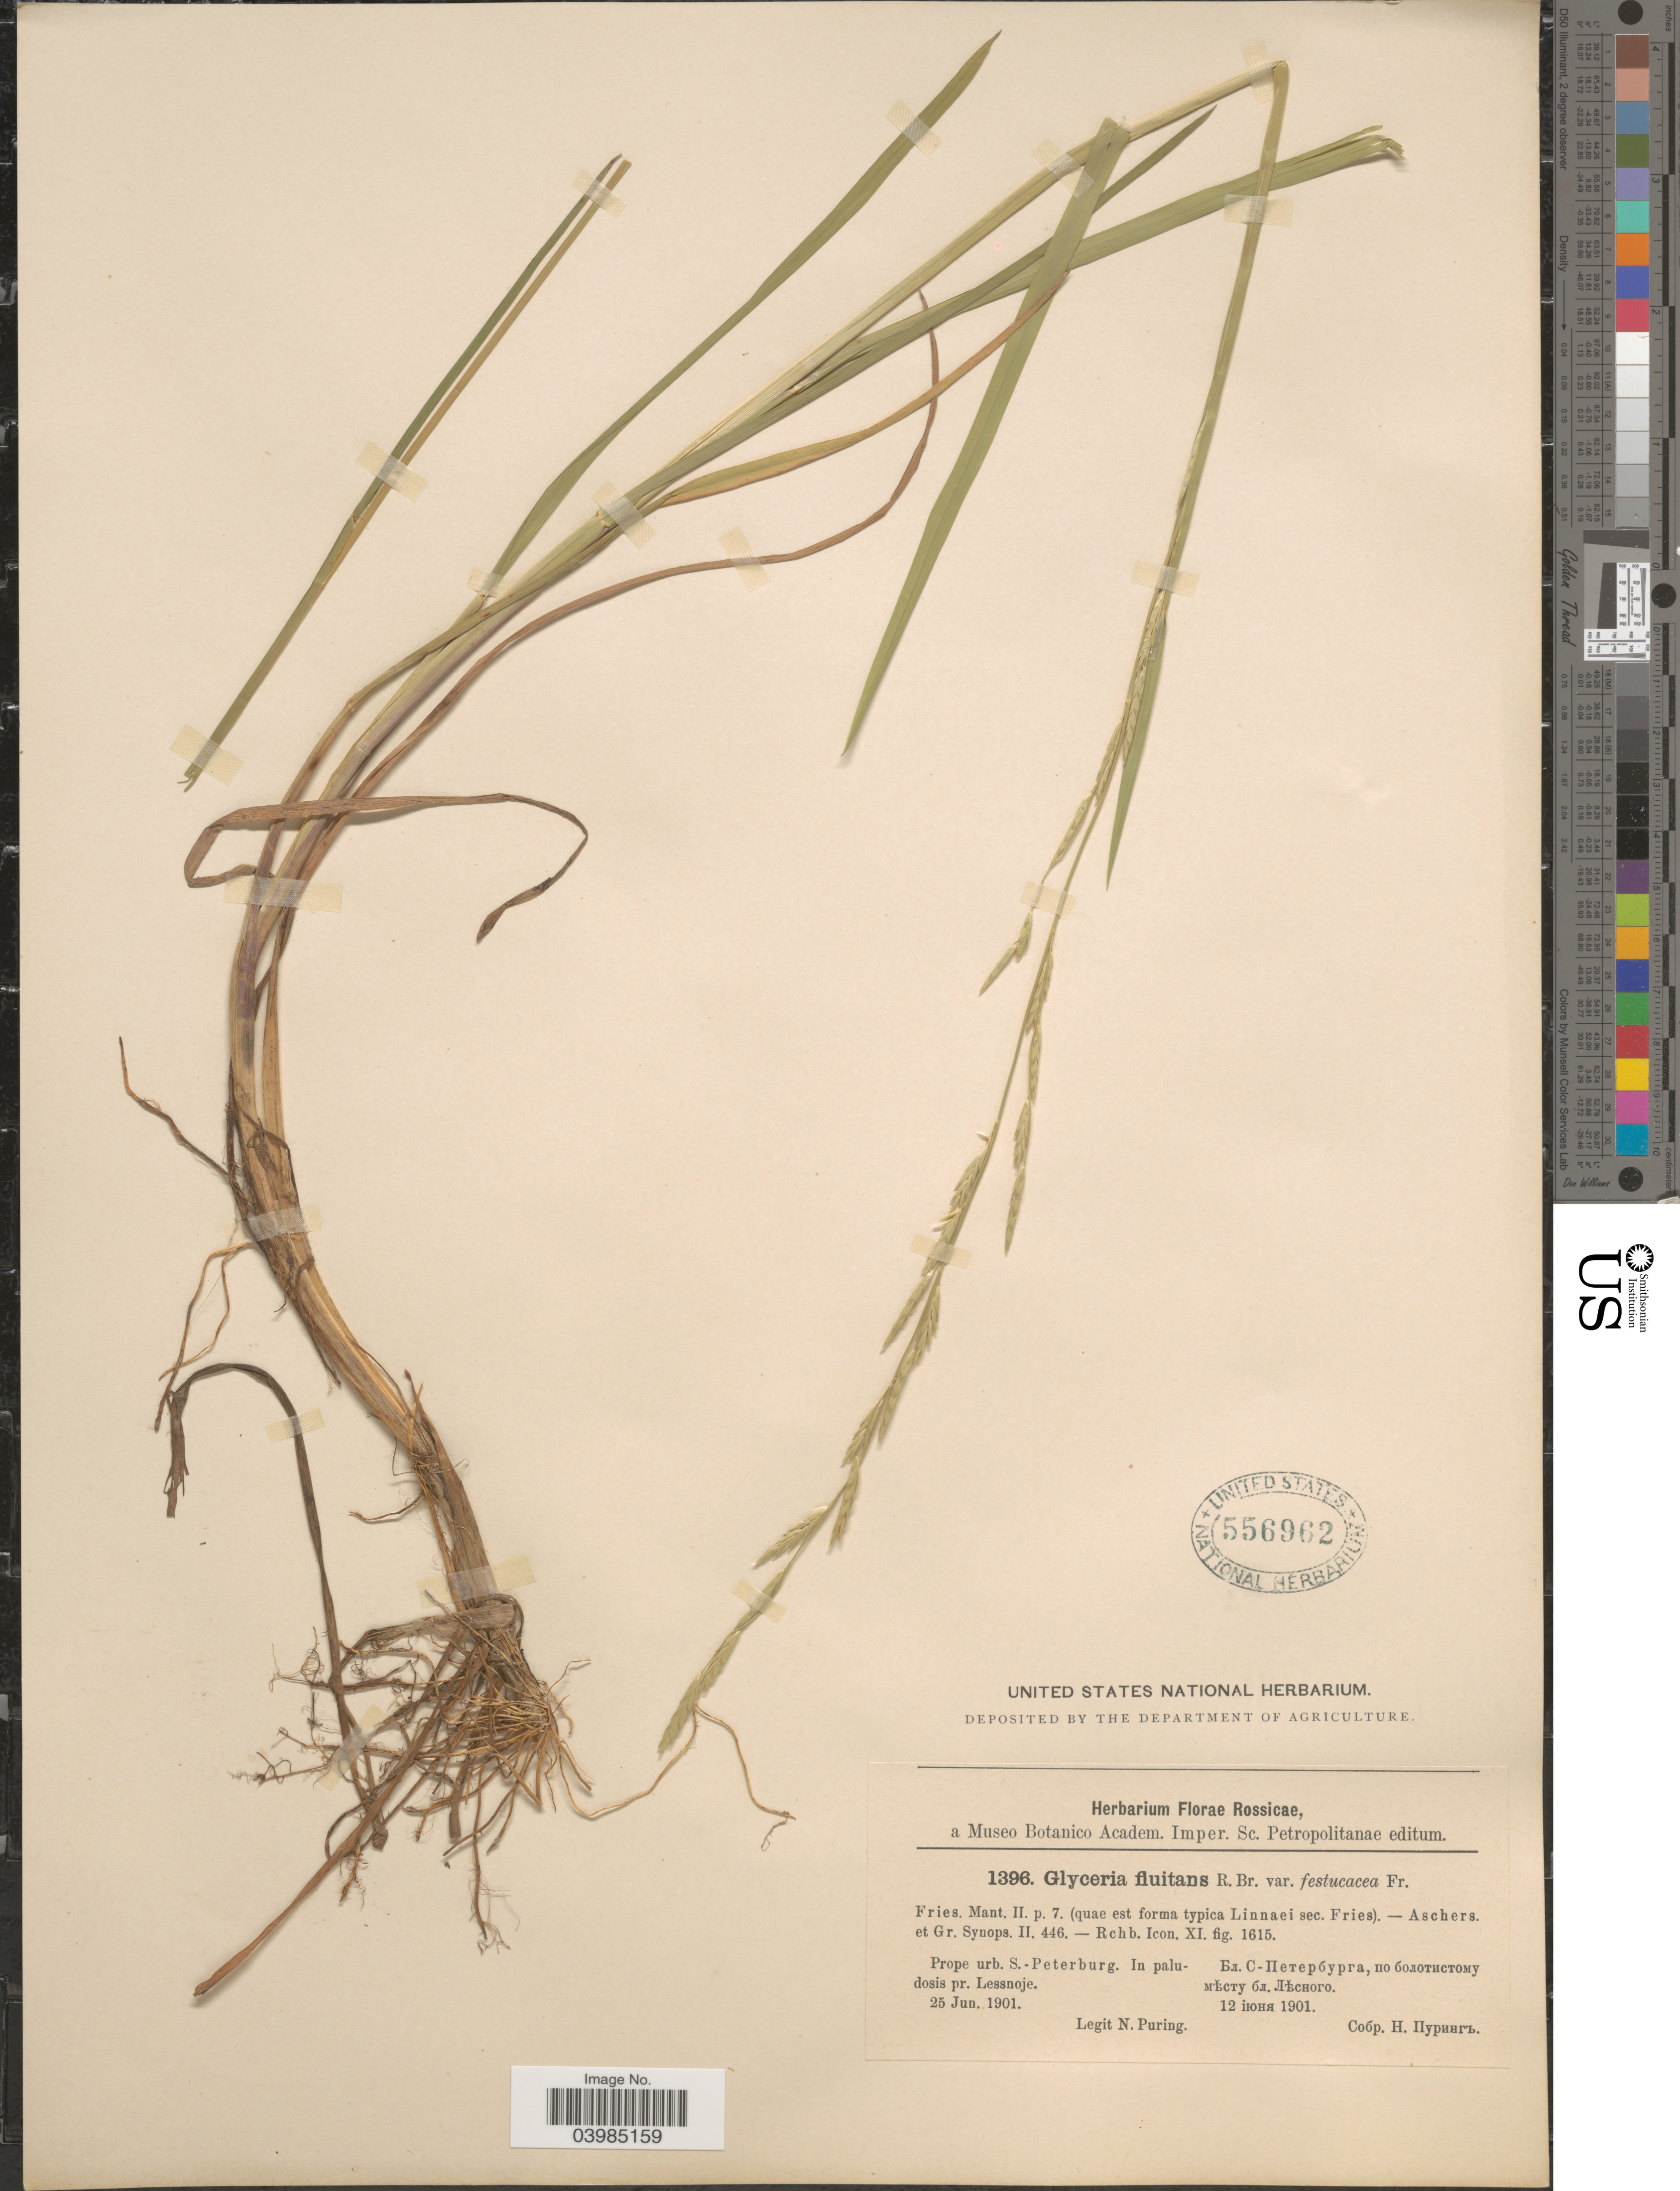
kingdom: Plantae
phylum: Tracheophyta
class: Liliopsida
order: Poales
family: Poaceae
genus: Glyceria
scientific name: Glyceria fluitans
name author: (L.) R. Br.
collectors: N. Puring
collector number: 1396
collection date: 1901-06-25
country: Russian Federation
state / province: St. Petersburg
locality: Rossicae. Prope urb. S.-Petersburg. In paludosis pr. Lessnoje.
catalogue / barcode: US 556962